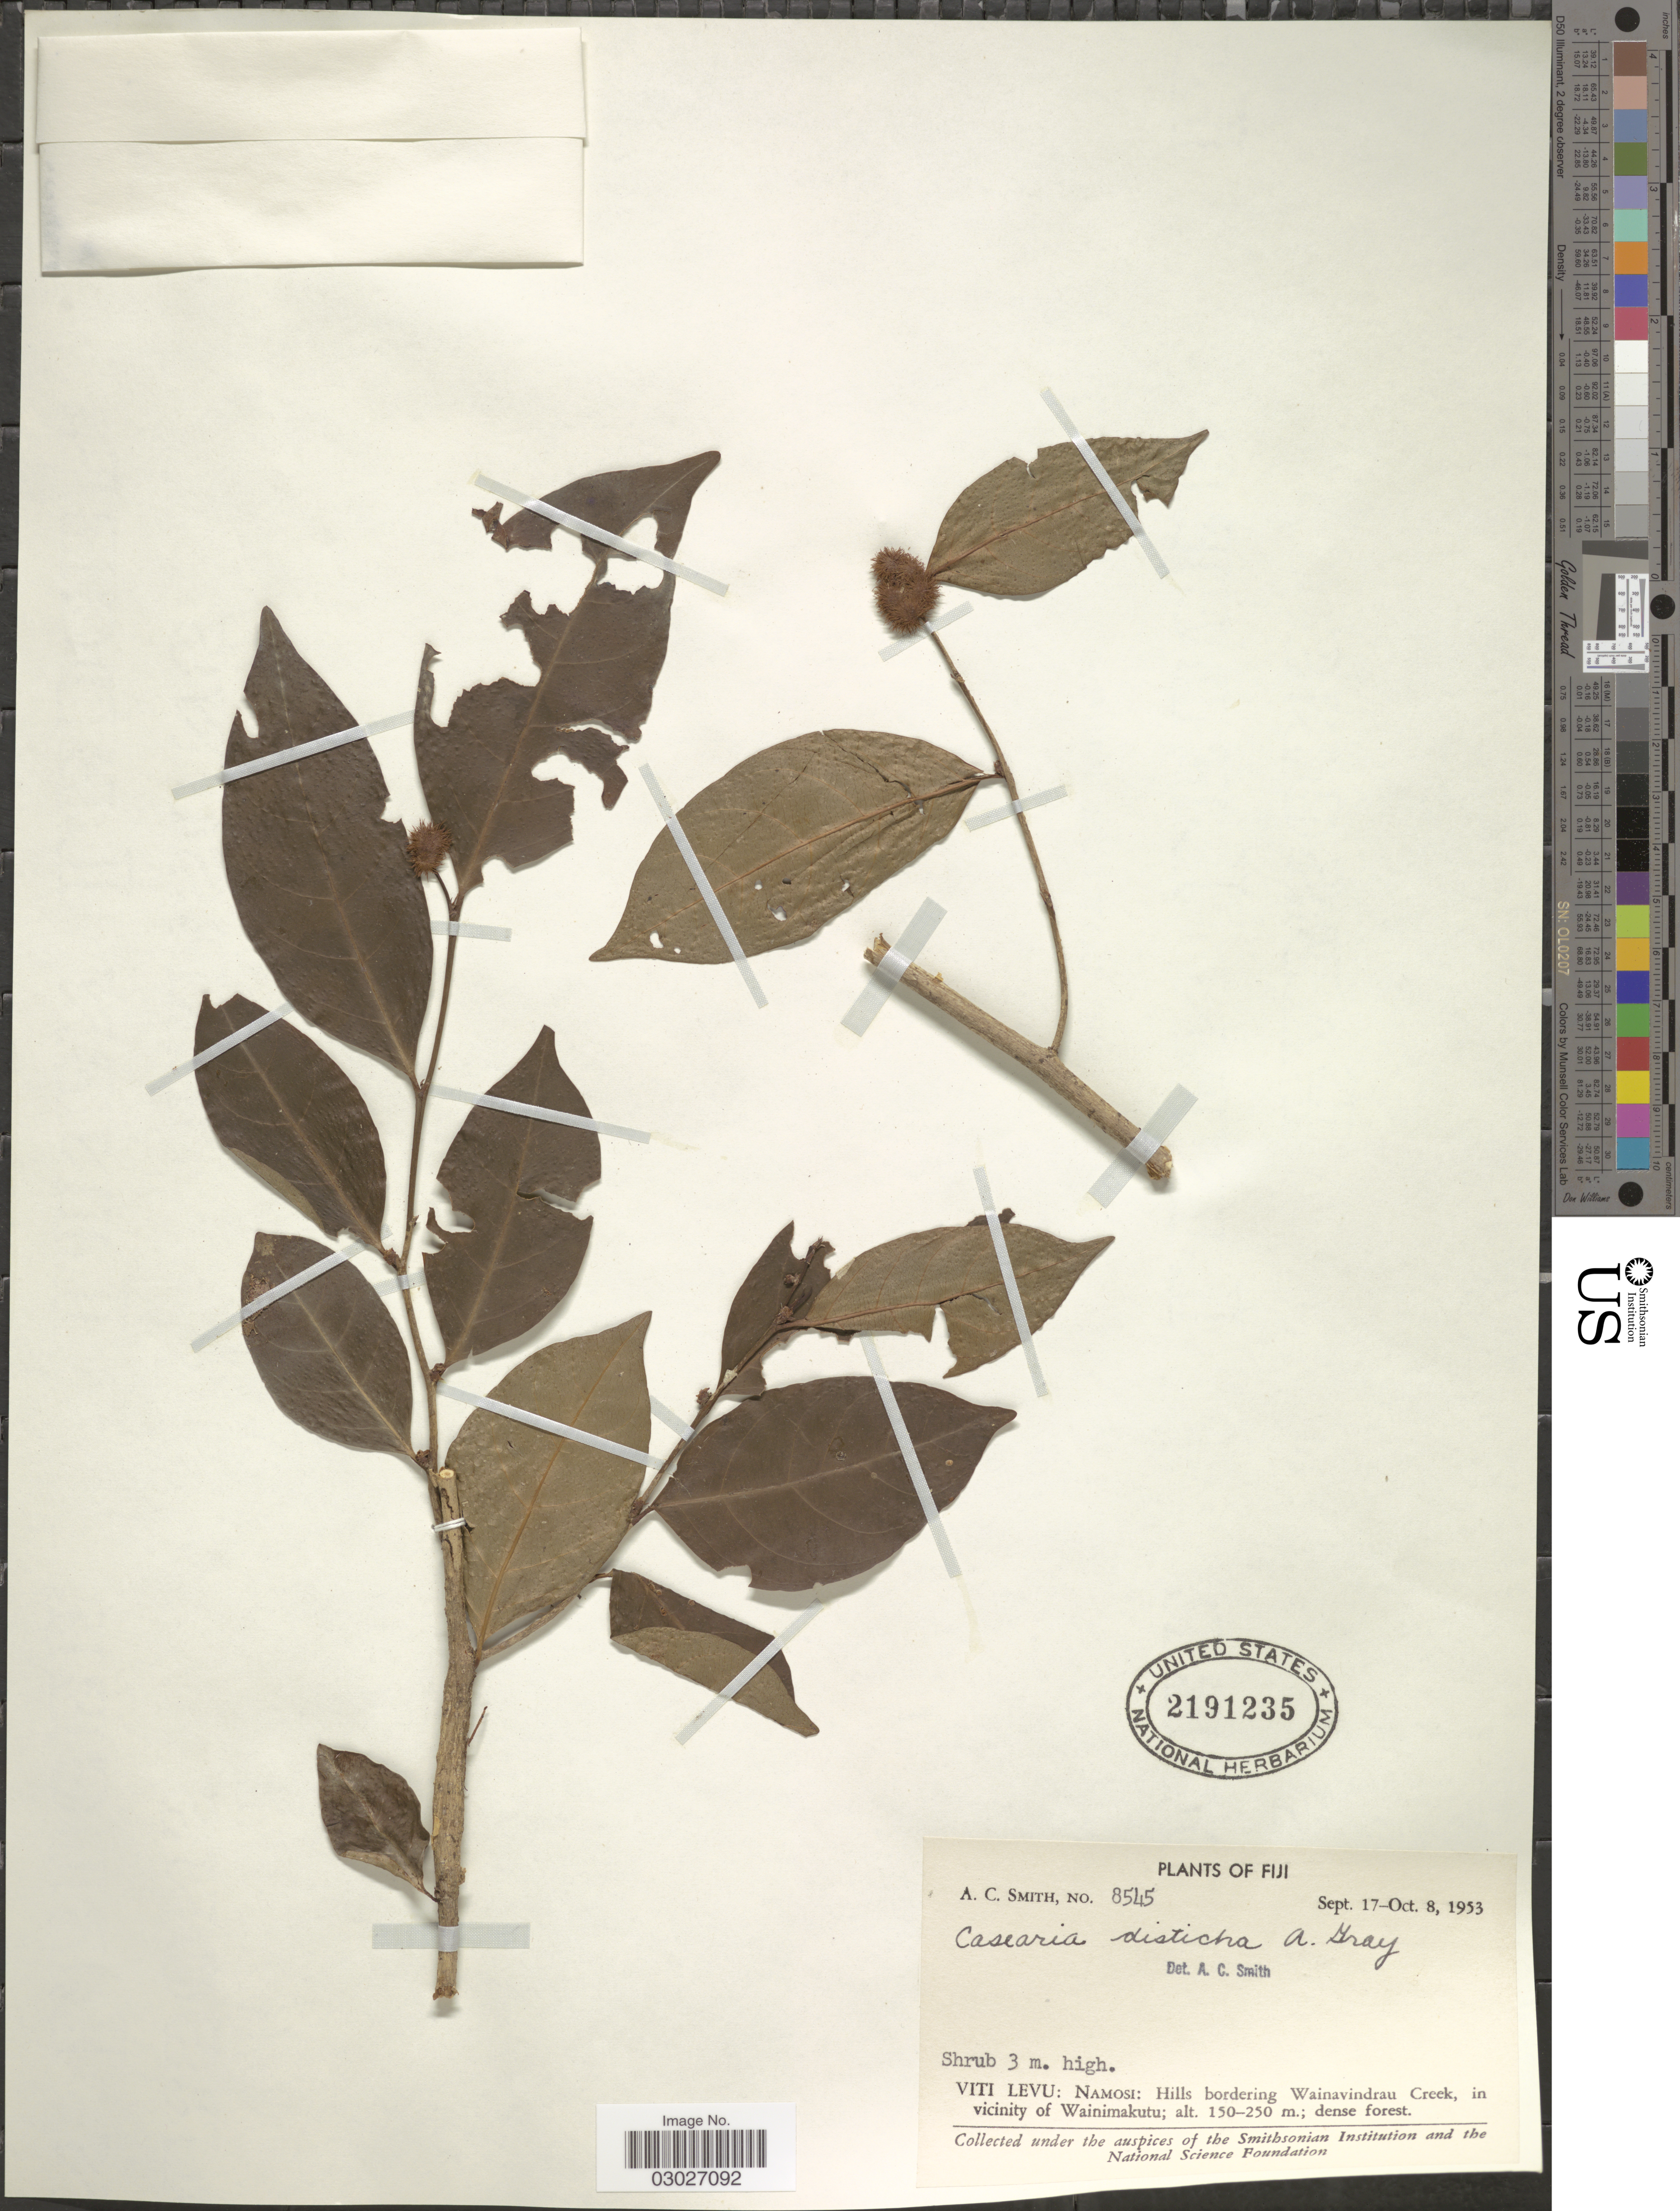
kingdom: Plantae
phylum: Tracheophyta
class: Magnoliopsida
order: Malpighiales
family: Salicaceae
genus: Casearia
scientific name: Casearia disticha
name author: A. Gray in Wilkes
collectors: A. C. Smith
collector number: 8545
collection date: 1953-09-17/1953-10-08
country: Fiji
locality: Viti Levu: Namosi: Hills bordering Wainavindrau Creek, in vicinity of Wainimakutu.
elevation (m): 150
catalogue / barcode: US 2191235